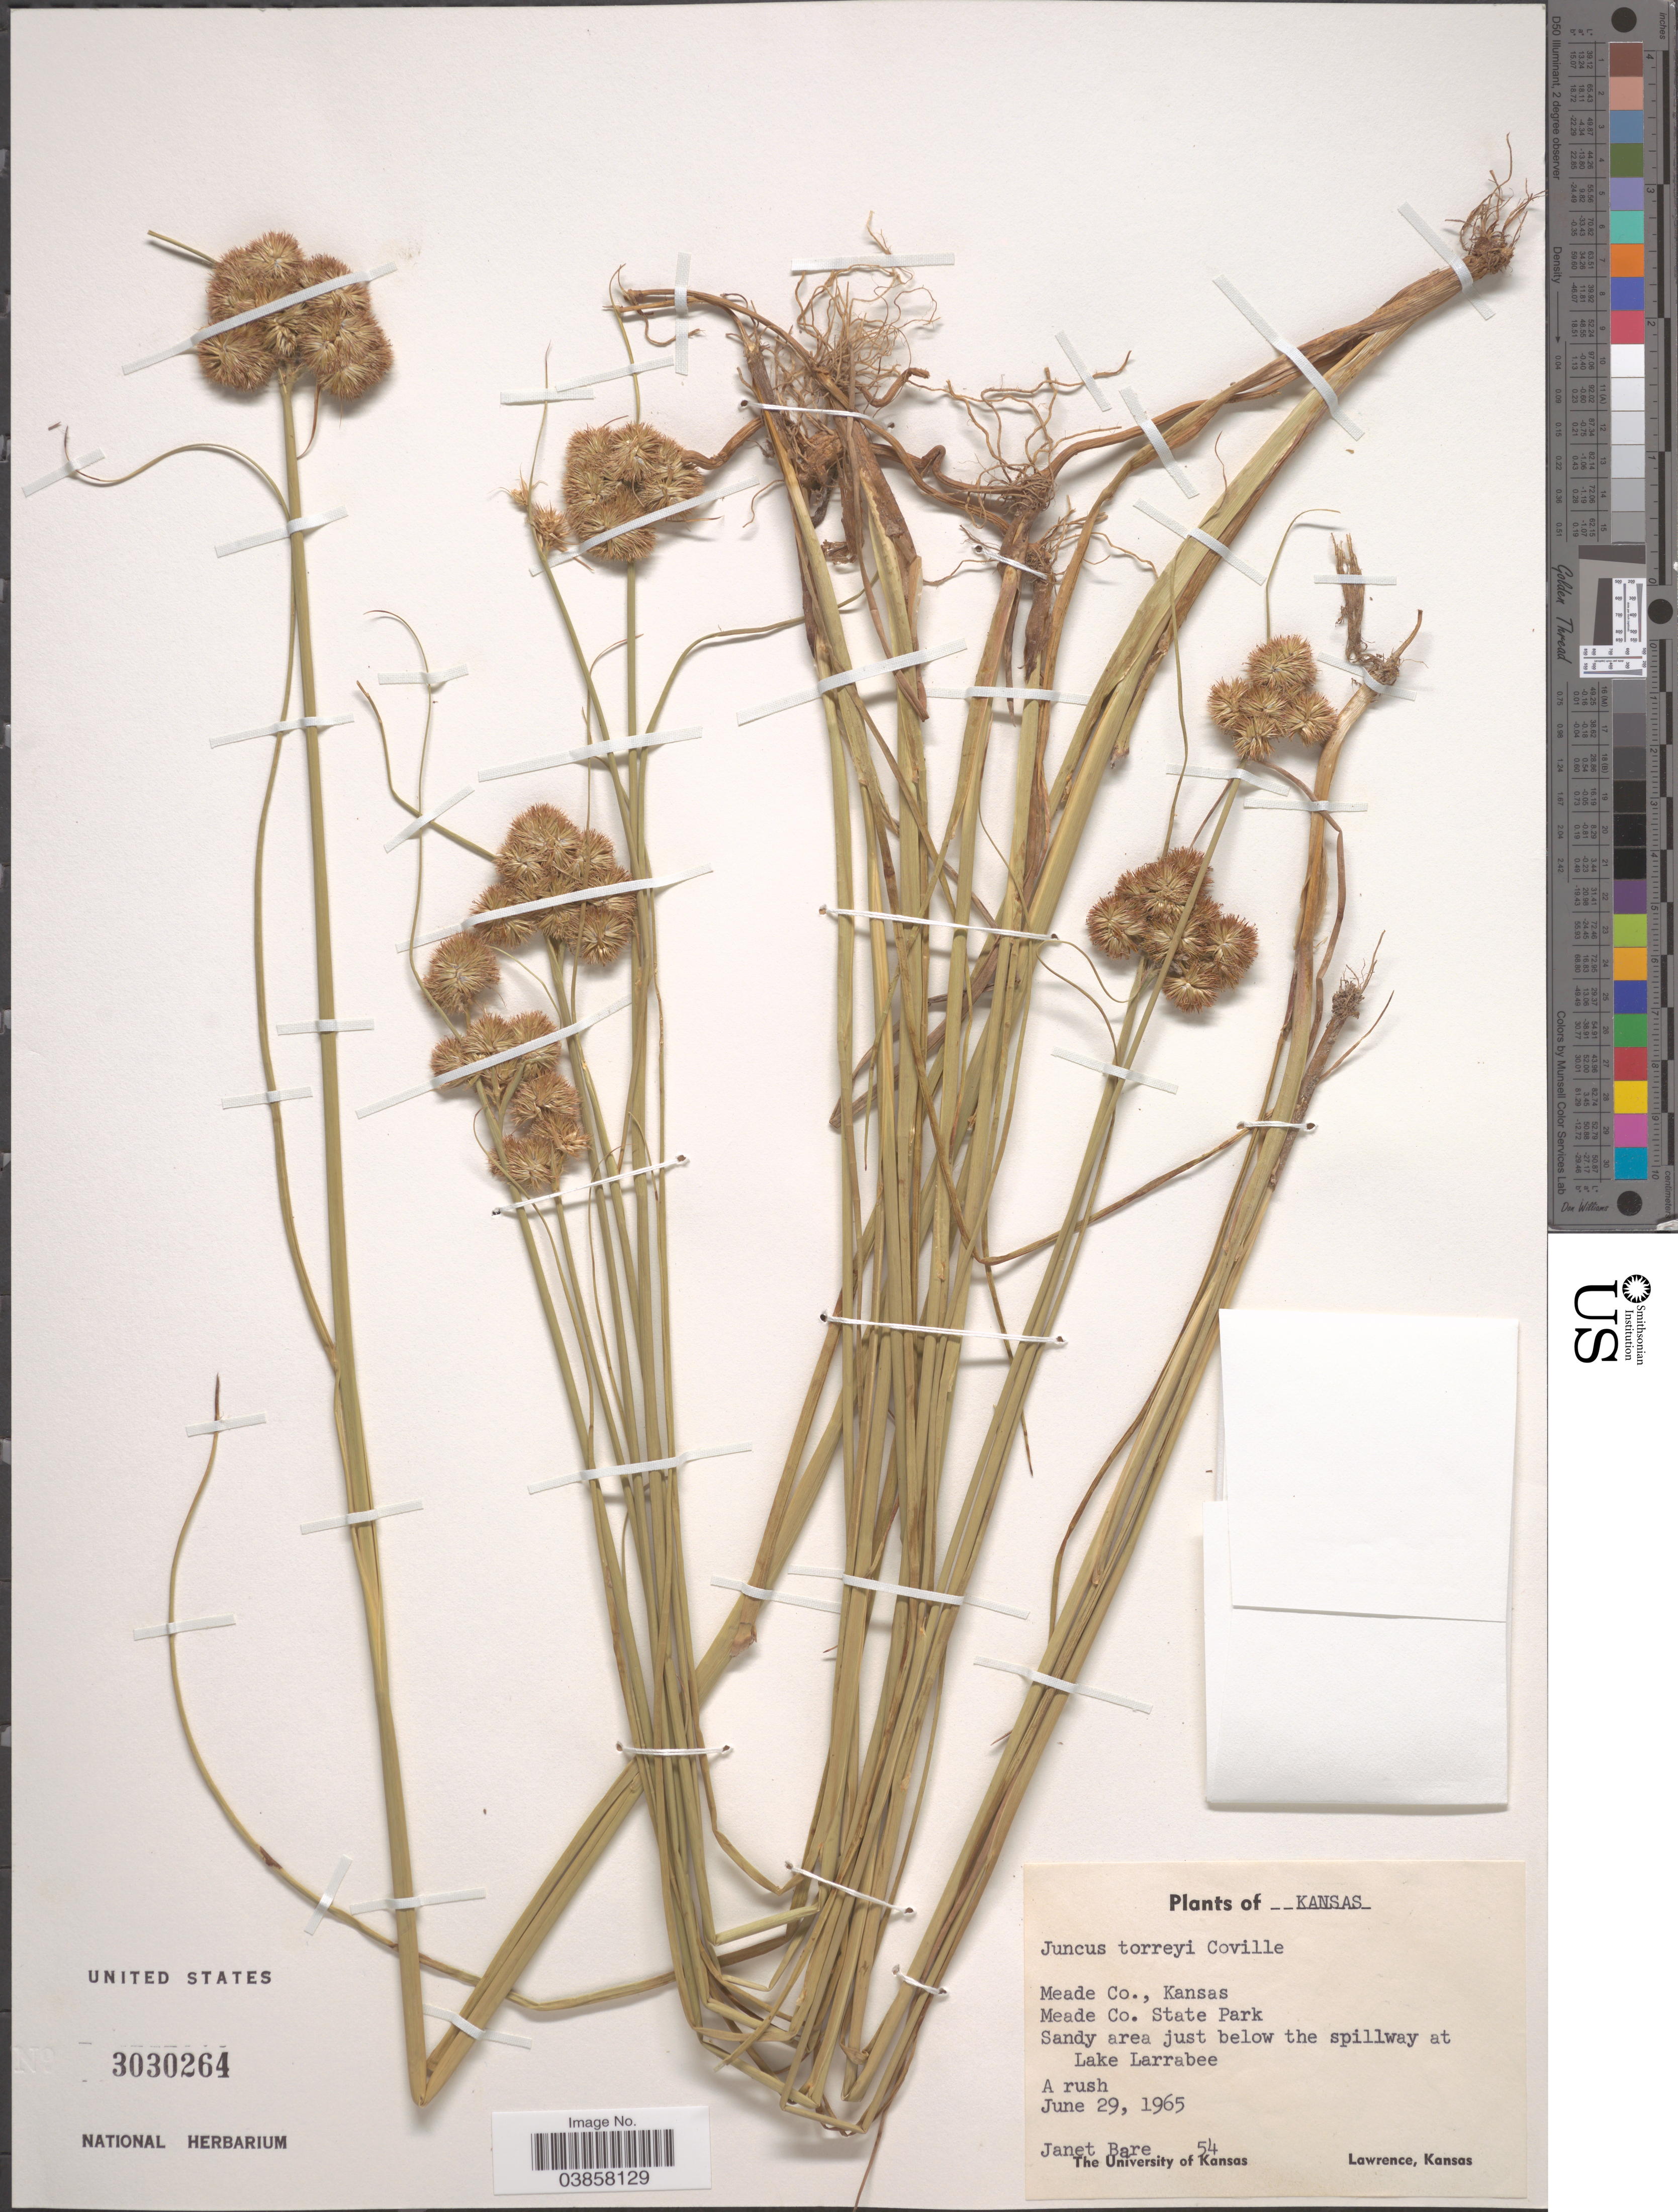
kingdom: Plantae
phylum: Tracheophyta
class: Liliopsida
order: Poales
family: Juncaceae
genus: Juncus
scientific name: Juncus torreyi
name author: Coville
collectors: J. Baré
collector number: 54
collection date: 1965-06-29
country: United States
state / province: Kansas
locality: Meade Co. Meade Co. State Park. Just below the spillway at Lake Larrabee.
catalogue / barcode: US 3030264